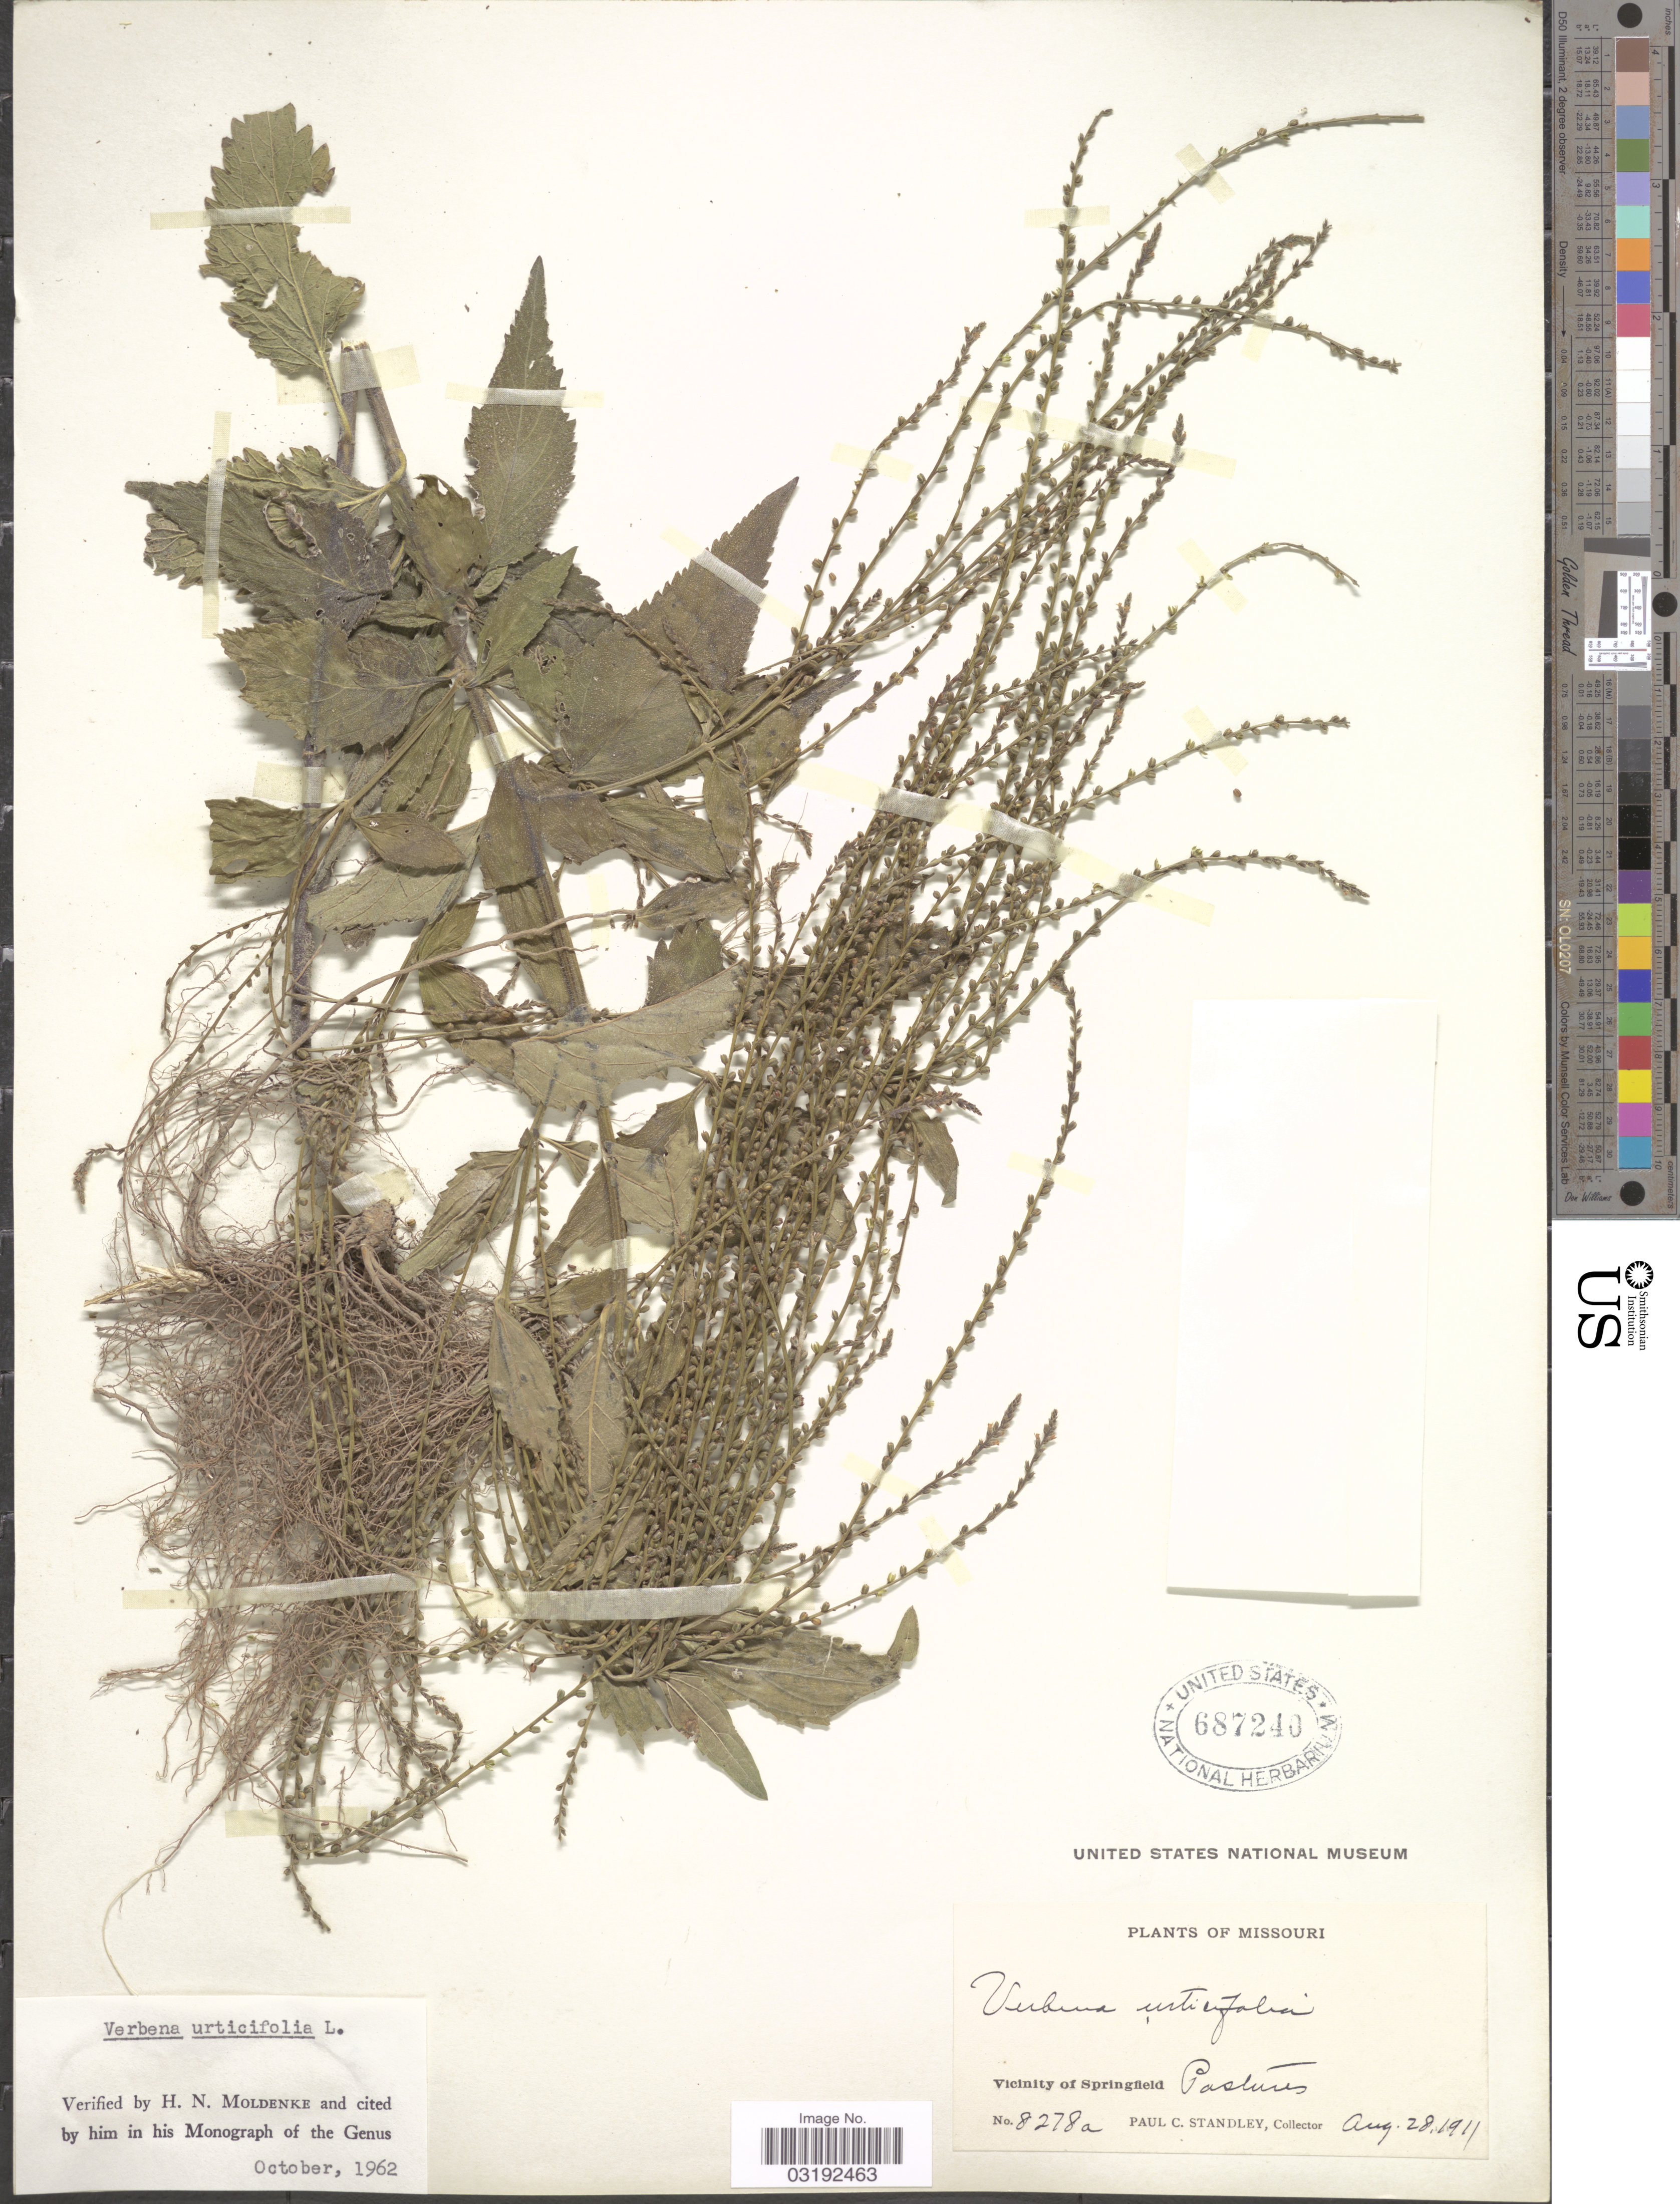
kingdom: Plantae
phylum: Tracheophyta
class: Magnoliopsida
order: Lamiales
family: Verbenaceae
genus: Verbena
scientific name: Verbena urticifolia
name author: L.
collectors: P. C. Standley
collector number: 8278a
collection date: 1911-08-28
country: United States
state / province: Missouri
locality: Vicinity of Springfield, Pastures.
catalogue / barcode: US 687240